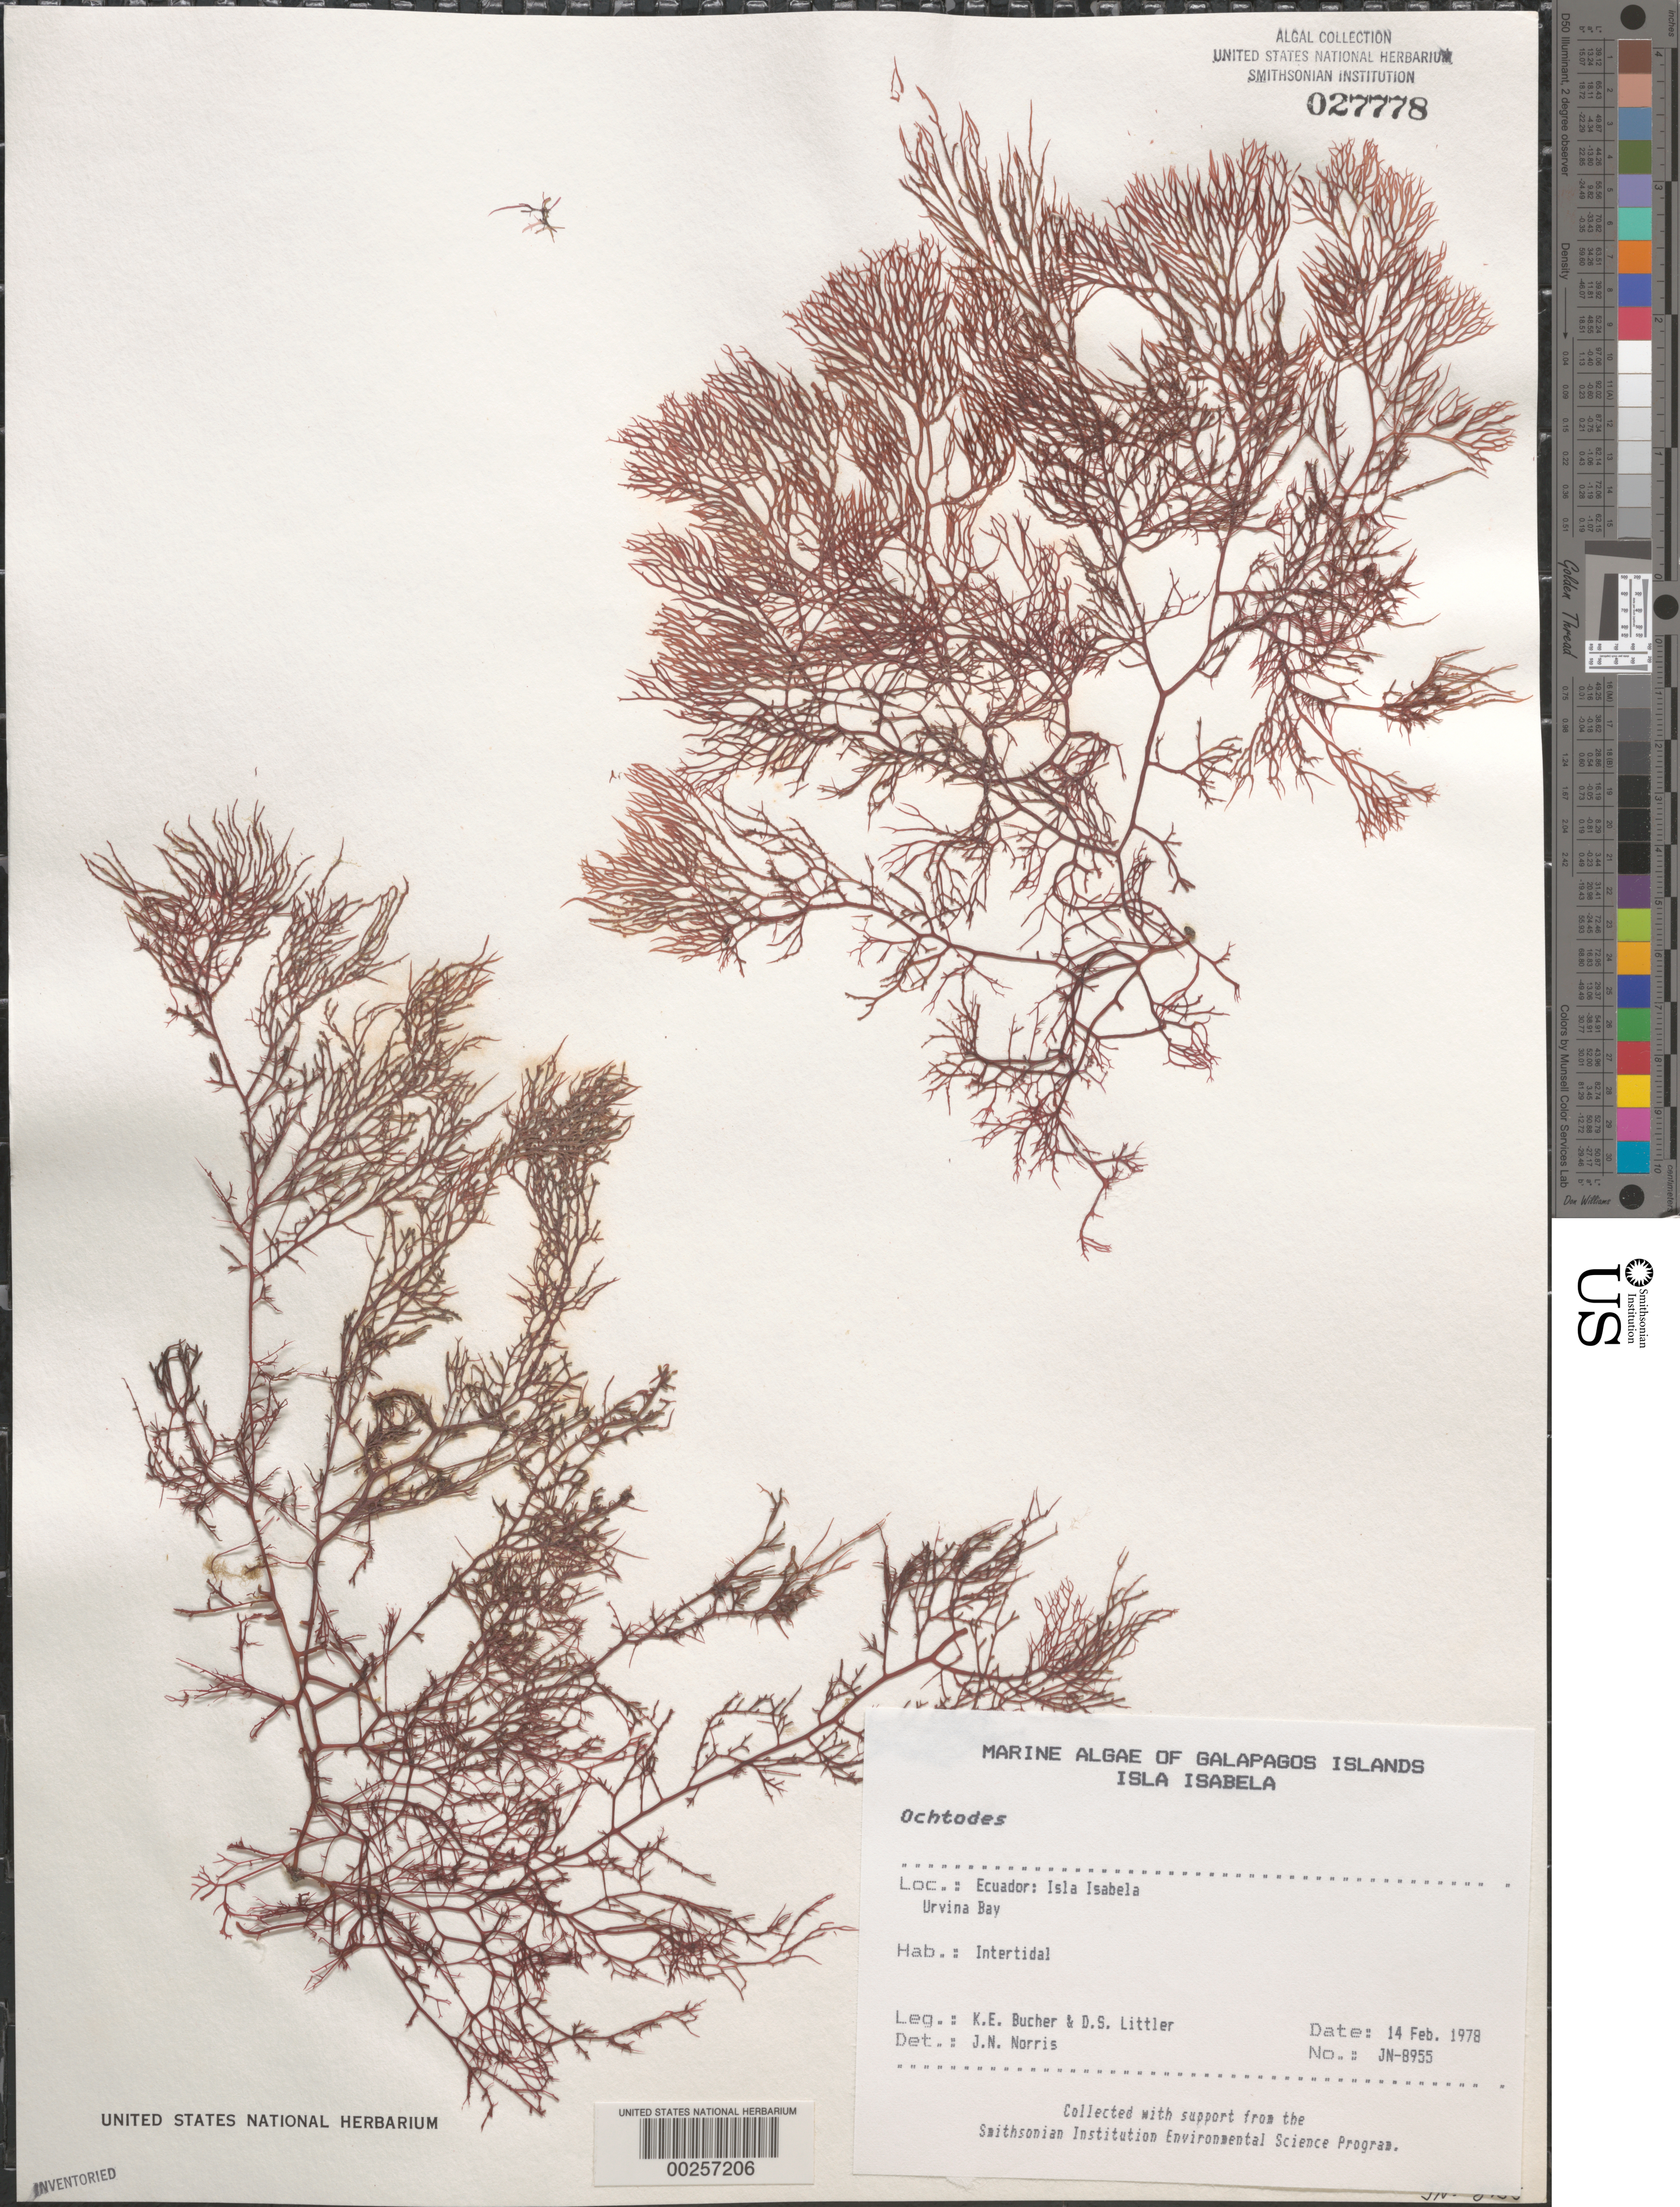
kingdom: Plantae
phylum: Rhodophyta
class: Florideophyceae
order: Gigartinales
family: Rhizophyllidaceae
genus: Ochtodes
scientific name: Ochtodes sp.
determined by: Norris, James N.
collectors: K. E. Bucher & D. S. Littler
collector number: Jn-8955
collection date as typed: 14 Feb 1978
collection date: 1978-02-14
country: Ecuador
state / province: Colón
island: Isabela [Albemarle]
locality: Urvina Bay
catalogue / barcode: US 27778